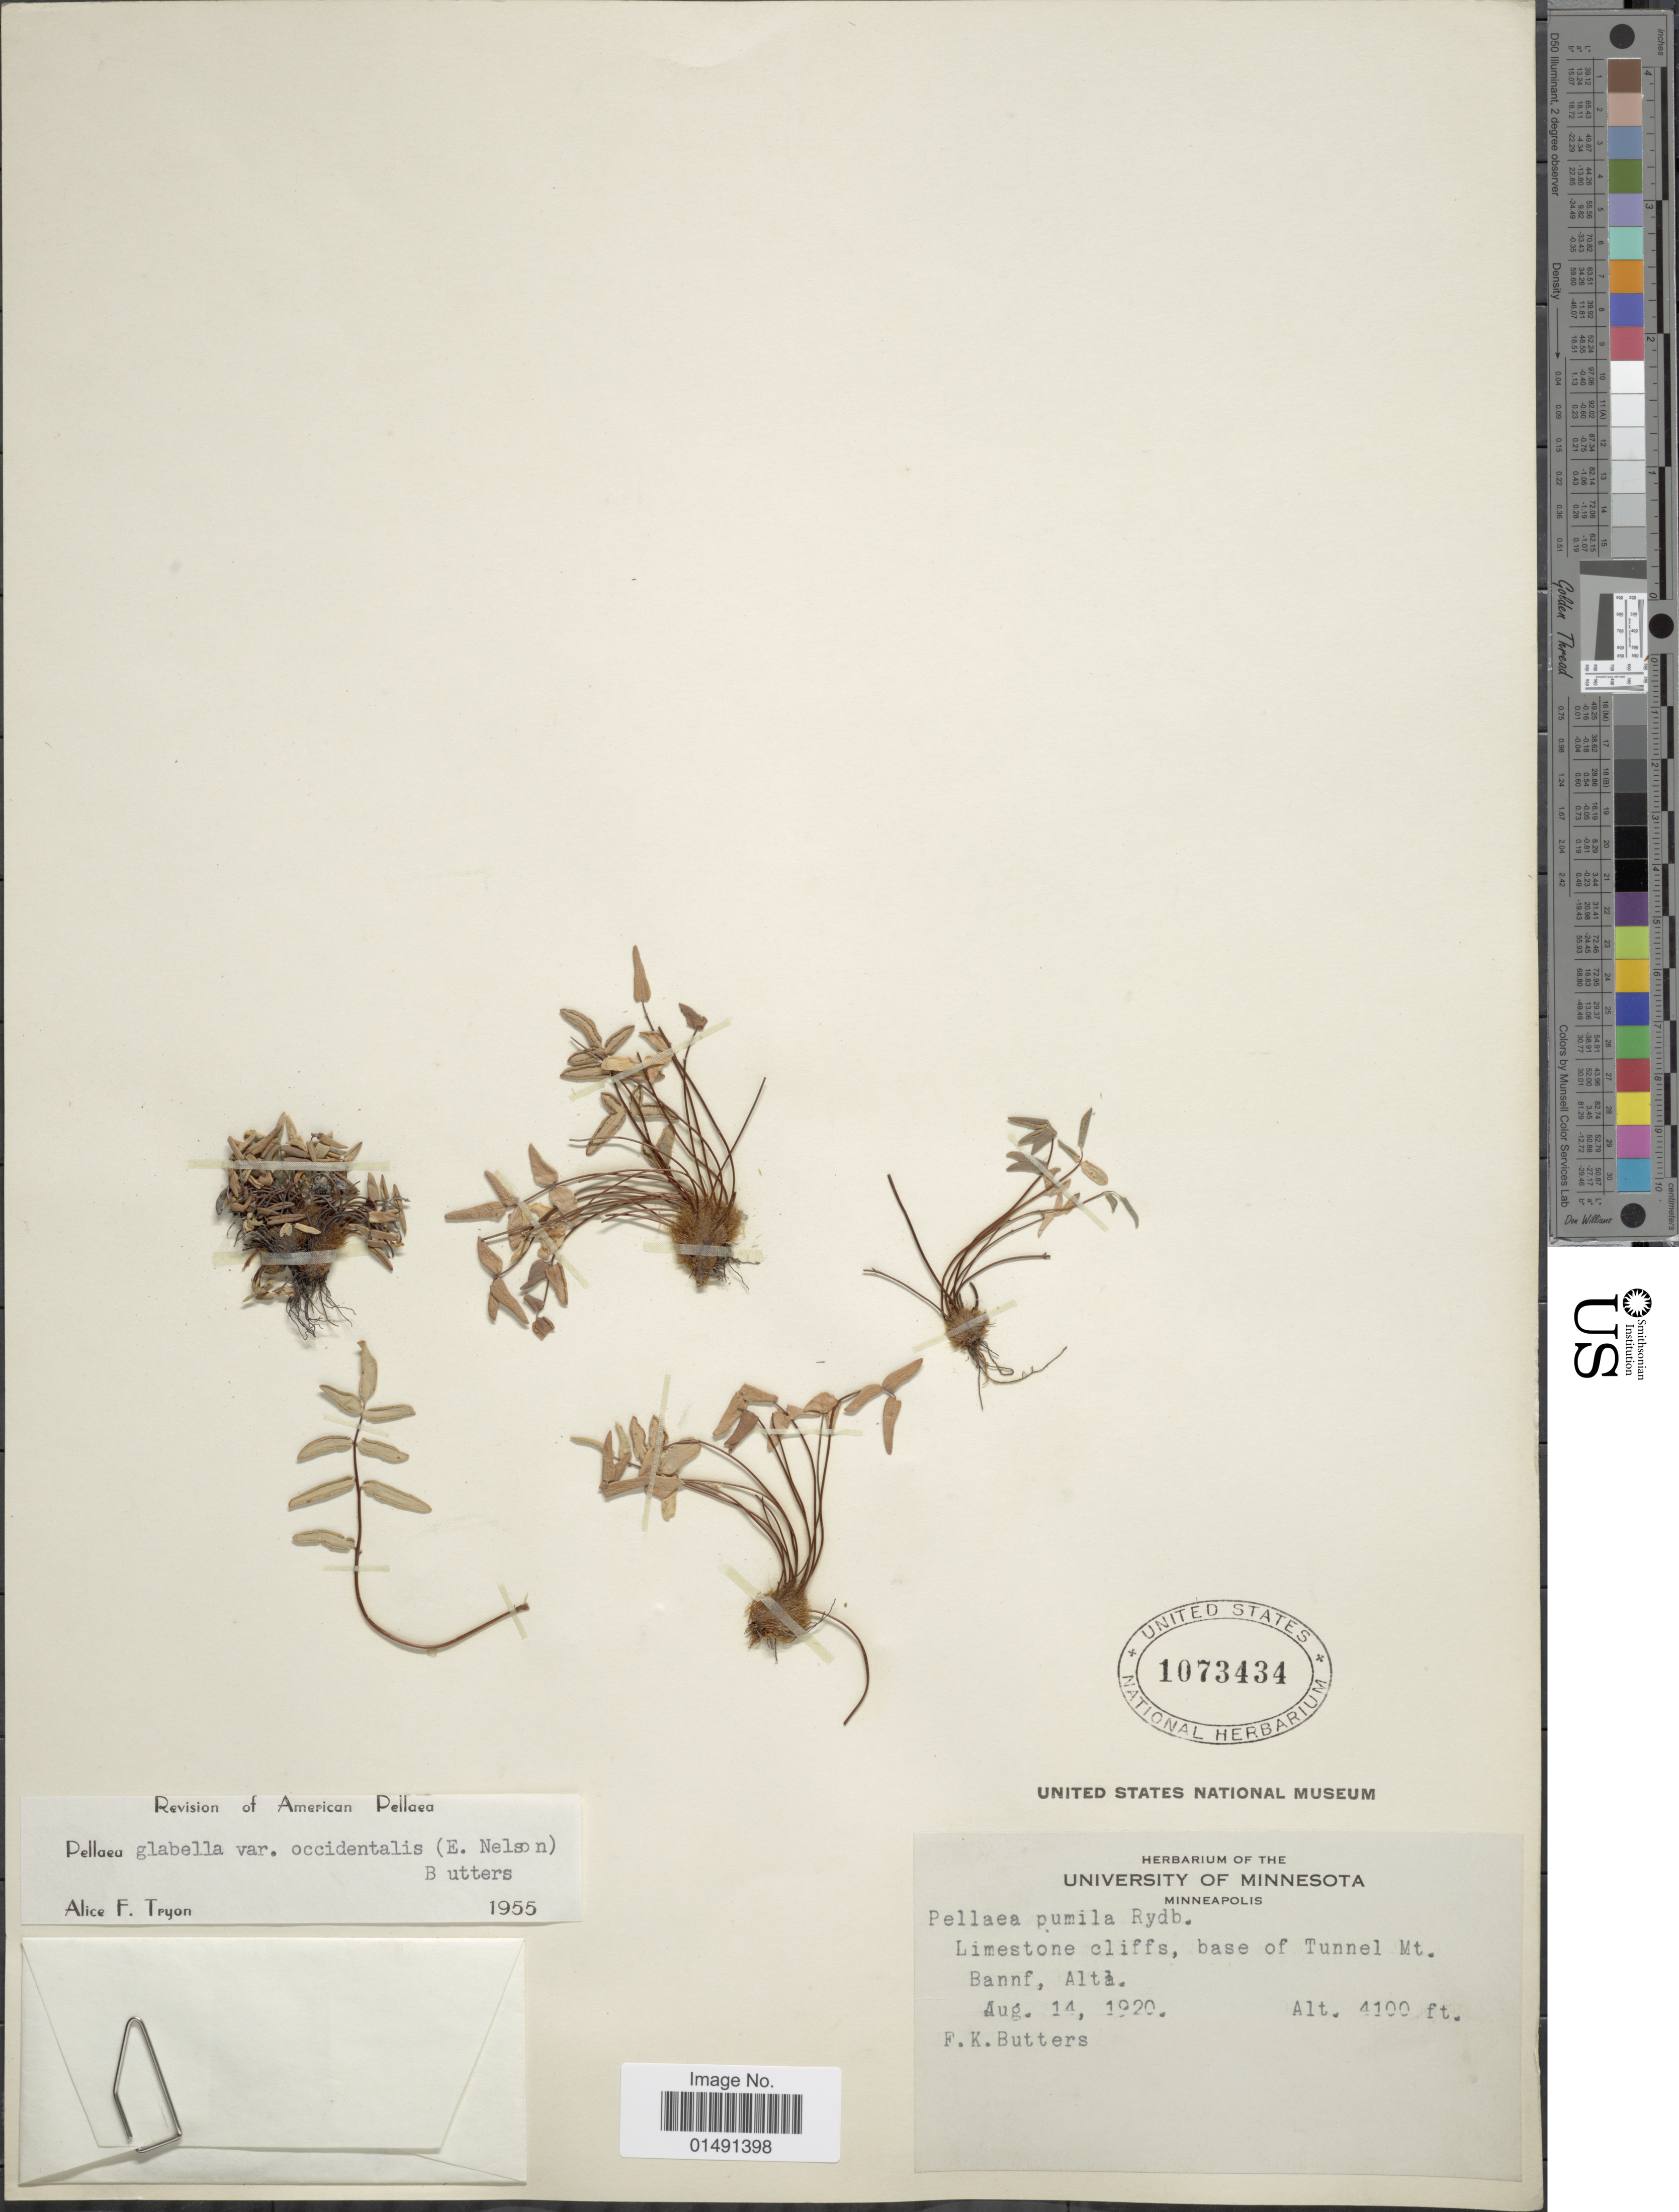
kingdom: Plantae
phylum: Tracheophyta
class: Polypodiopsida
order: Polypodiales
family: Pteridaceae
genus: Pellaea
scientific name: Pellaea glabella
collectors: F. K. Butters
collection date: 1920-08-14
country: Canada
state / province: Alberta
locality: Limestone cliffs, base of Tunnel Mt. Banff. Altá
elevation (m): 1250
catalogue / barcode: US 1073434